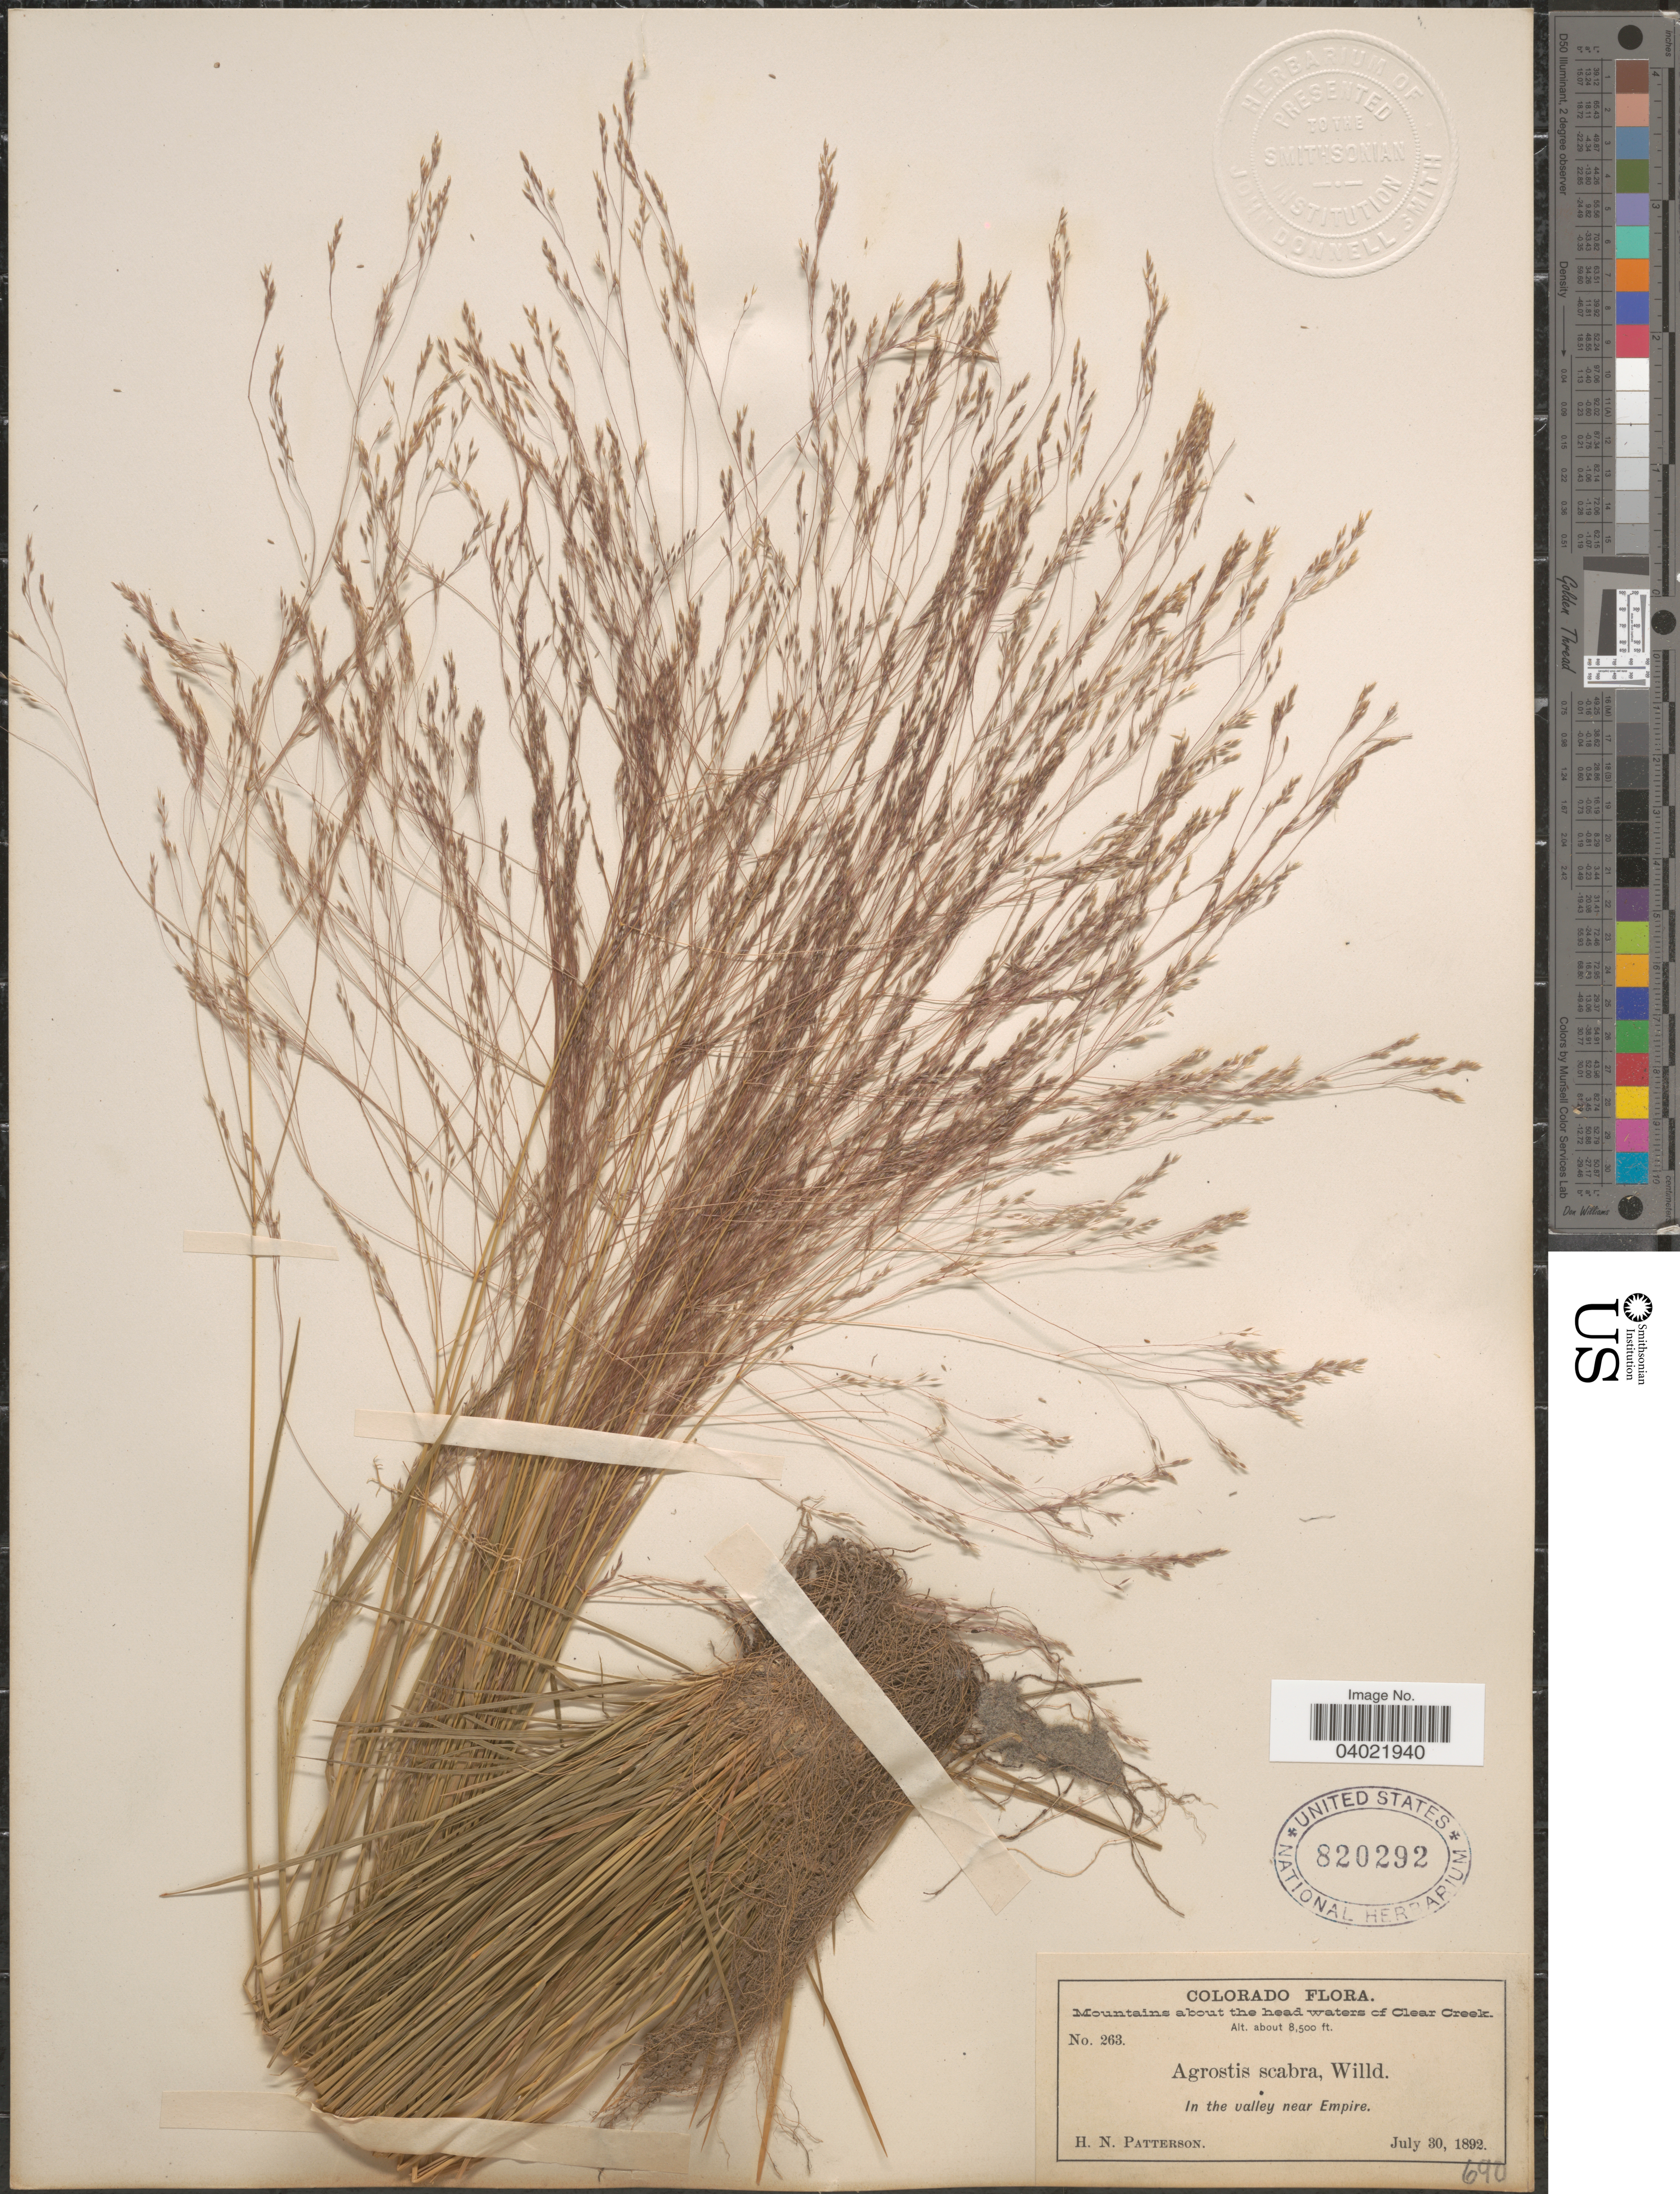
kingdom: Plantae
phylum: Tracheophyta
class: Liliopsida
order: Poales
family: Poaceae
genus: Agrostis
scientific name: Agrostis scabra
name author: Willd.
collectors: H. N. Patterson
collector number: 263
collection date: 1892-07-30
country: United States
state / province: Colorado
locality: Mountains about the head waters of Clear Creek. In the valley near Empire.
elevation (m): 2591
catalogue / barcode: US 820292